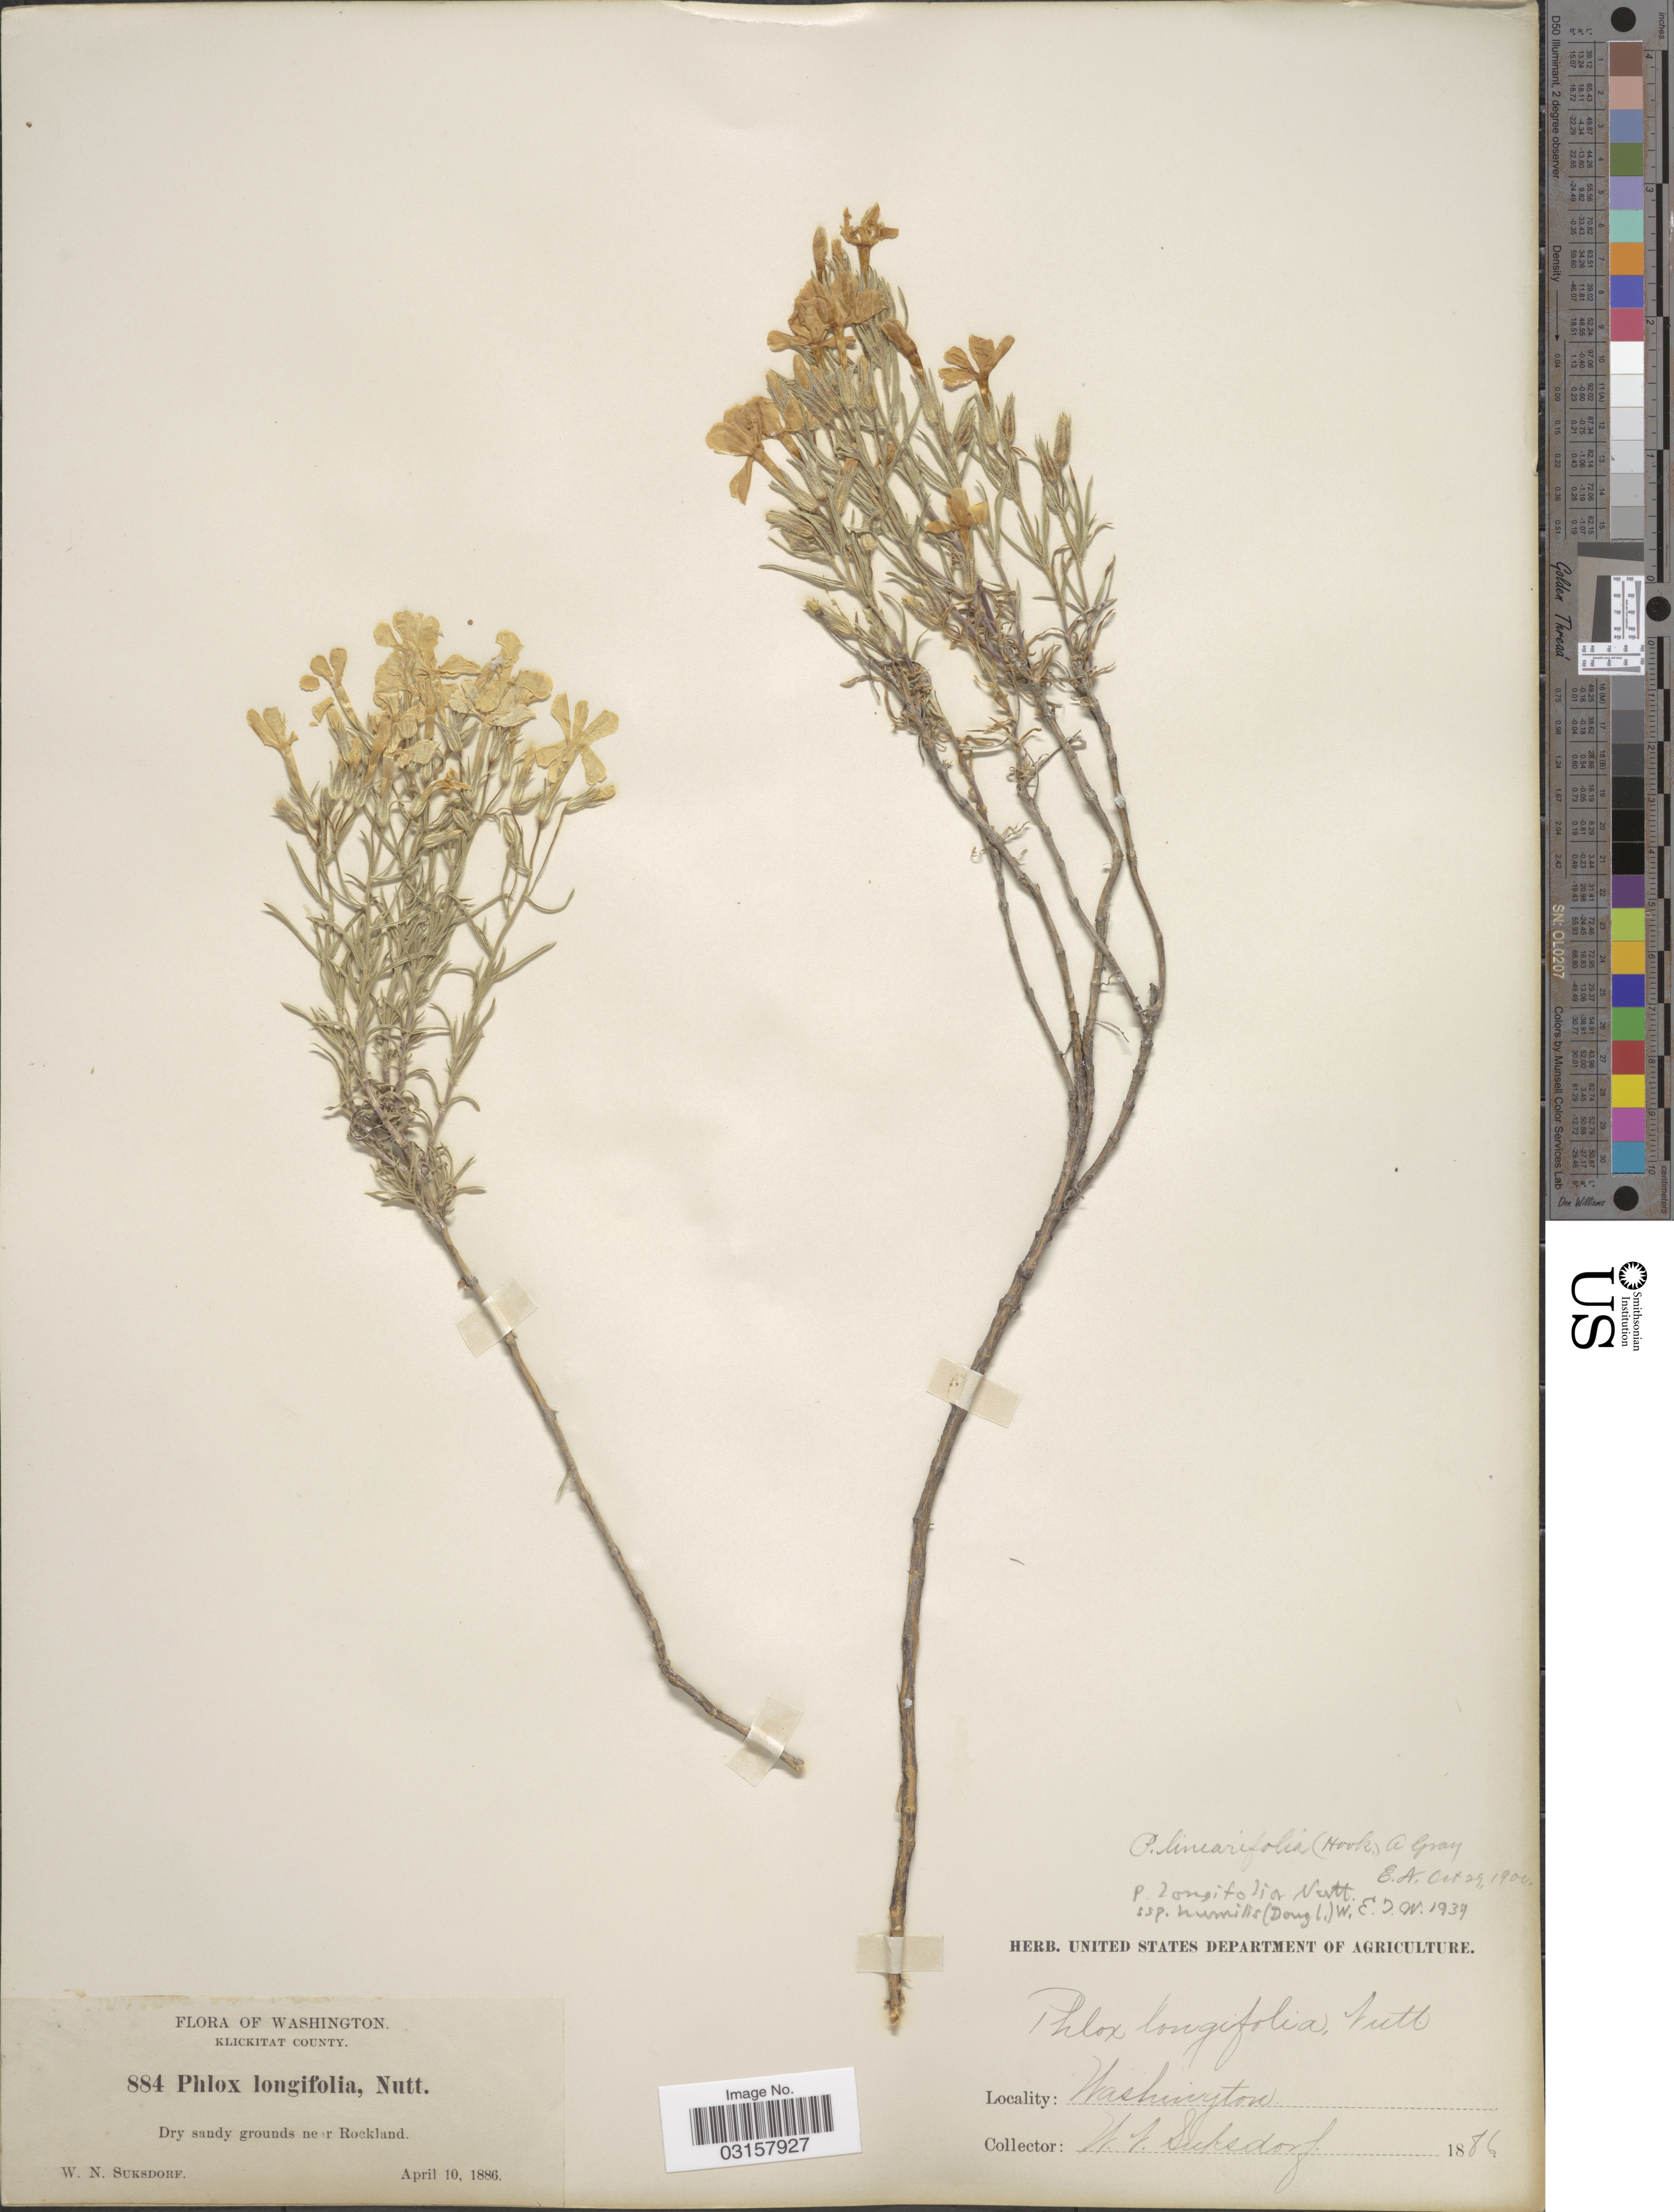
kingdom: Plantae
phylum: Tracheophyta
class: Magnoliopsida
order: Ericales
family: Polemoniaceae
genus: Phlox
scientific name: Phlox longifolia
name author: Nutt.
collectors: W. N. Suksdorf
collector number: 884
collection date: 1886-04-10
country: United States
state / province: Washington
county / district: Klickitat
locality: Klickitat County. Dry sandy grounds near Rockland.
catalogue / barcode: US 103166